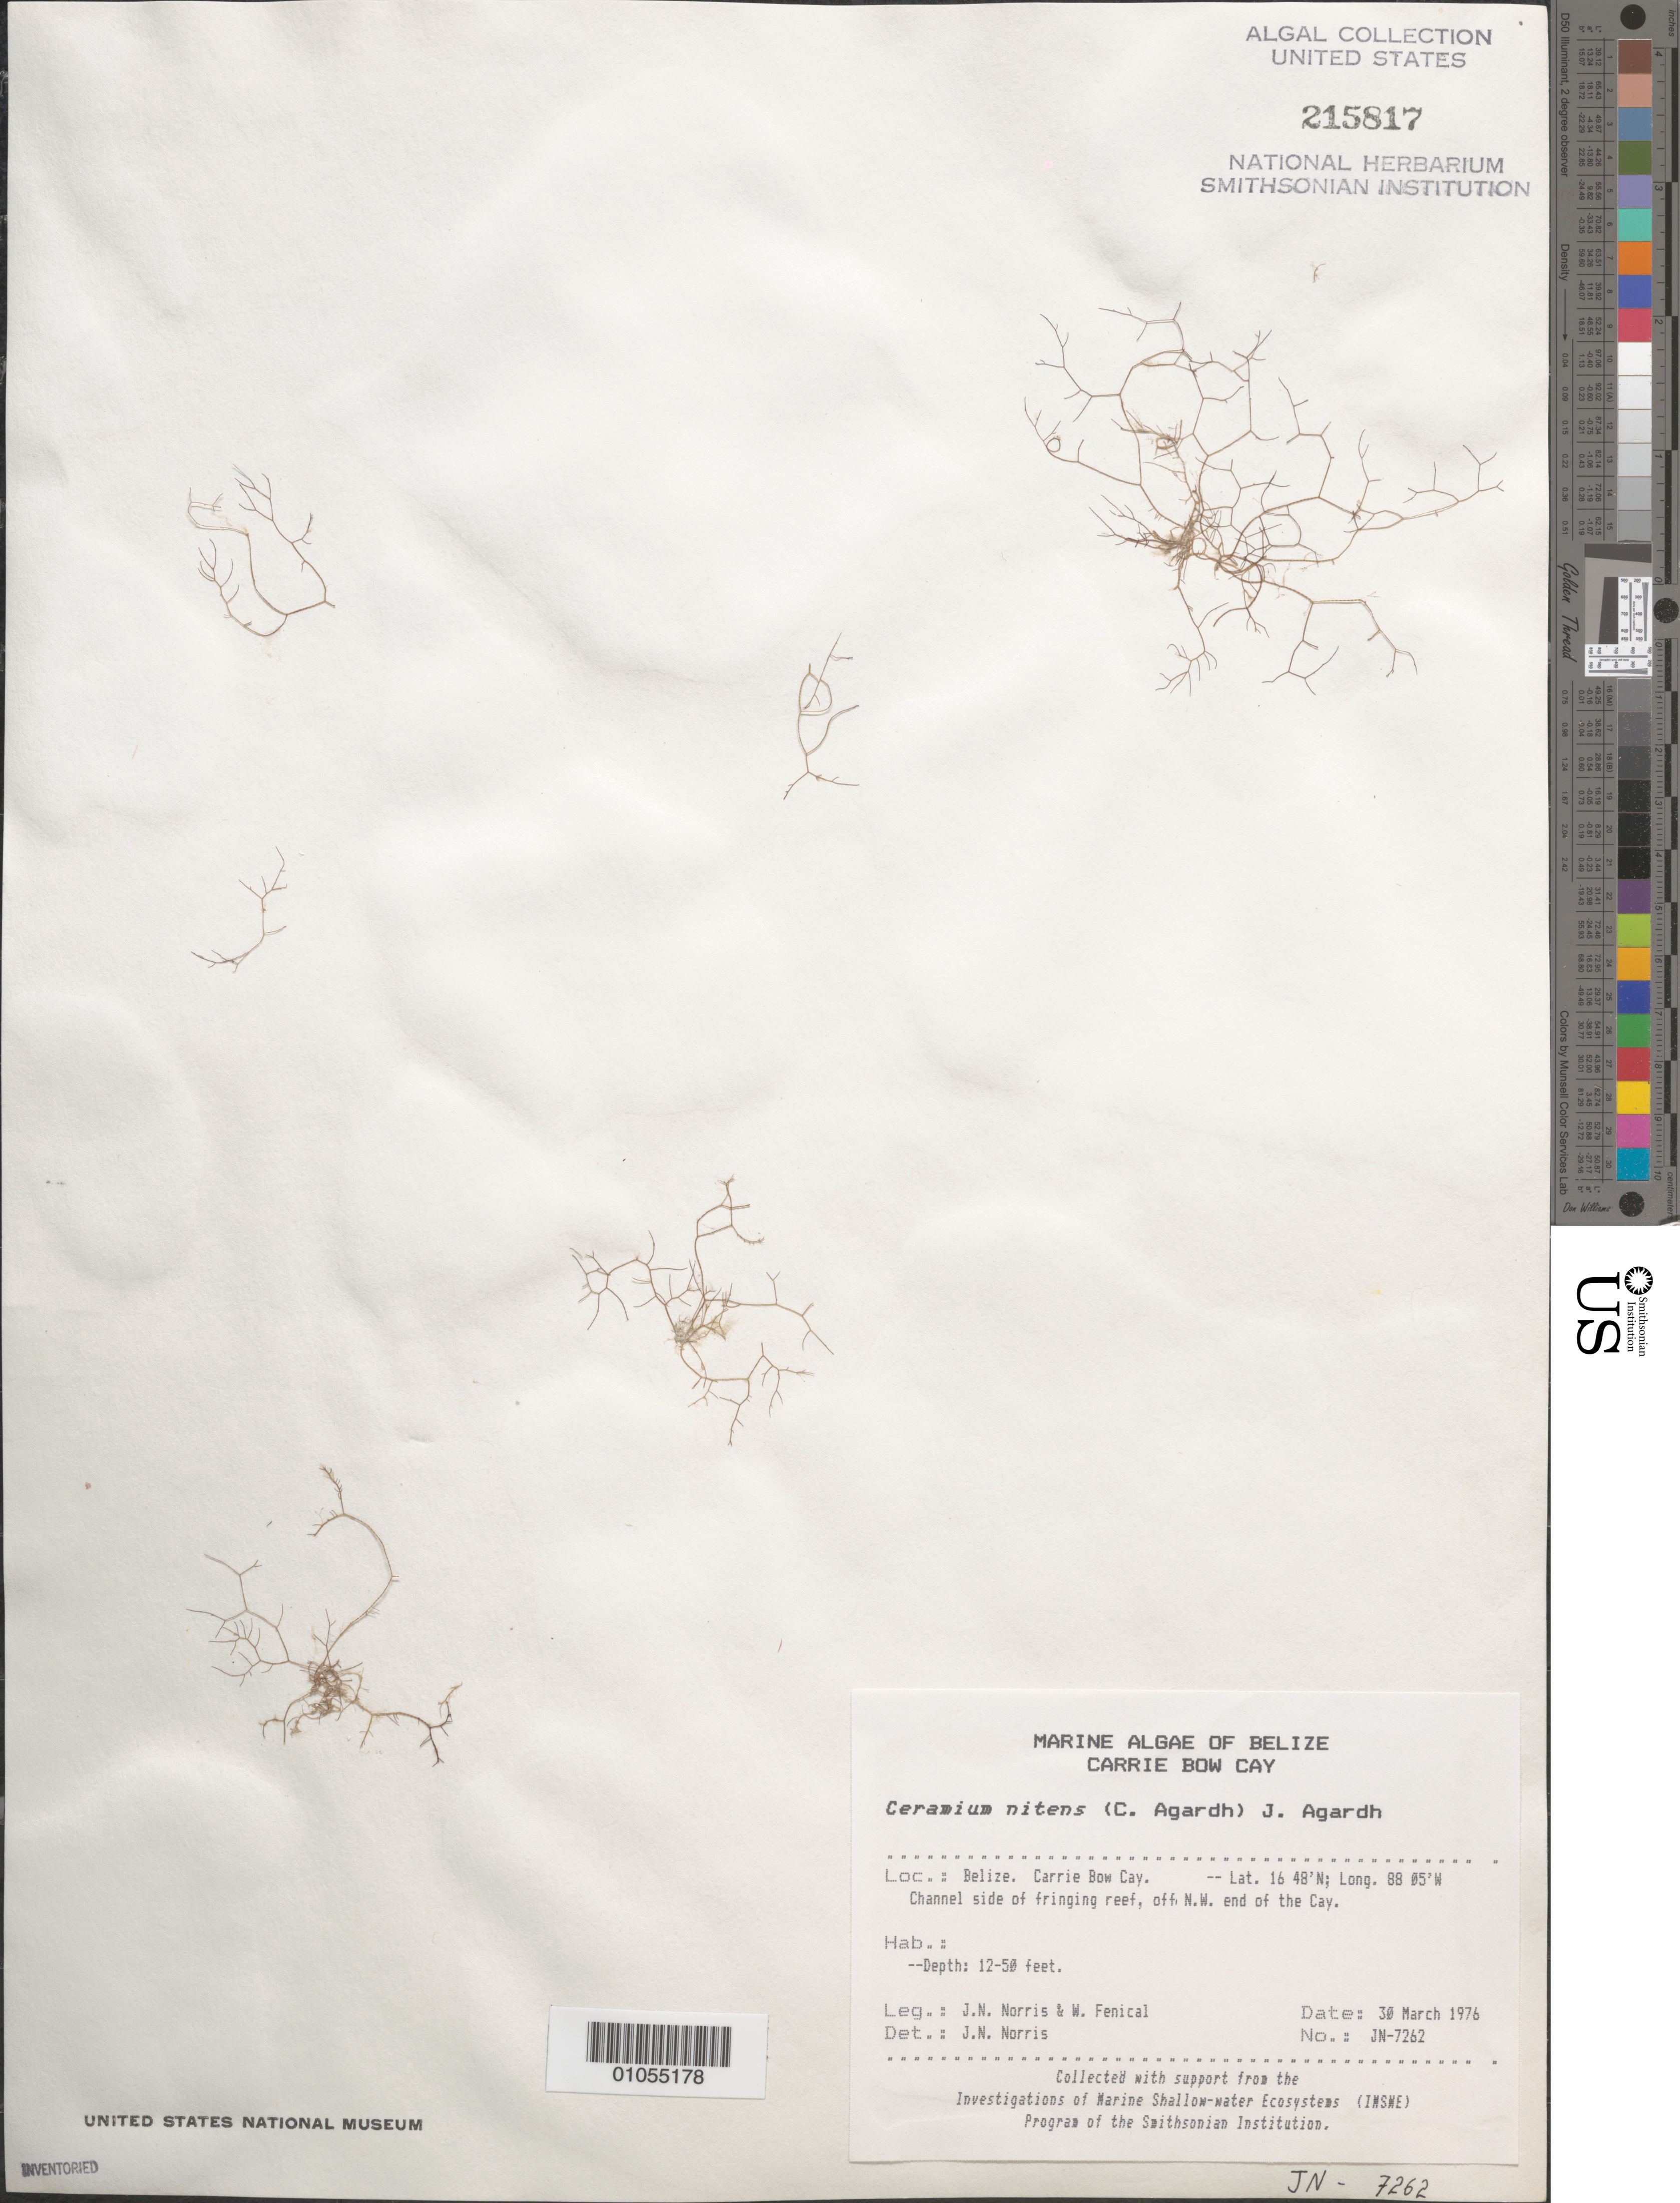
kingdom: Plantae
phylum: Rhodophyta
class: Florideophyceae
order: Ceramiales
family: Ceramiaceae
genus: Ceramium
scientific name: Ceramium nitens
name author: (C. Agardh) J. Agardh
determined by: Norris, James N.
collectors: J. N. Norris & W. Fenical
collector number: JN-7262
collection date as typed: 30 Mar 1976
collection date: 1976-03-30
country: Belize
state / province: Stann Creek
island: Carrie Bow Cay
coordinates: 16 48'N, 88 05'W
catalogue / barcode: US 215817